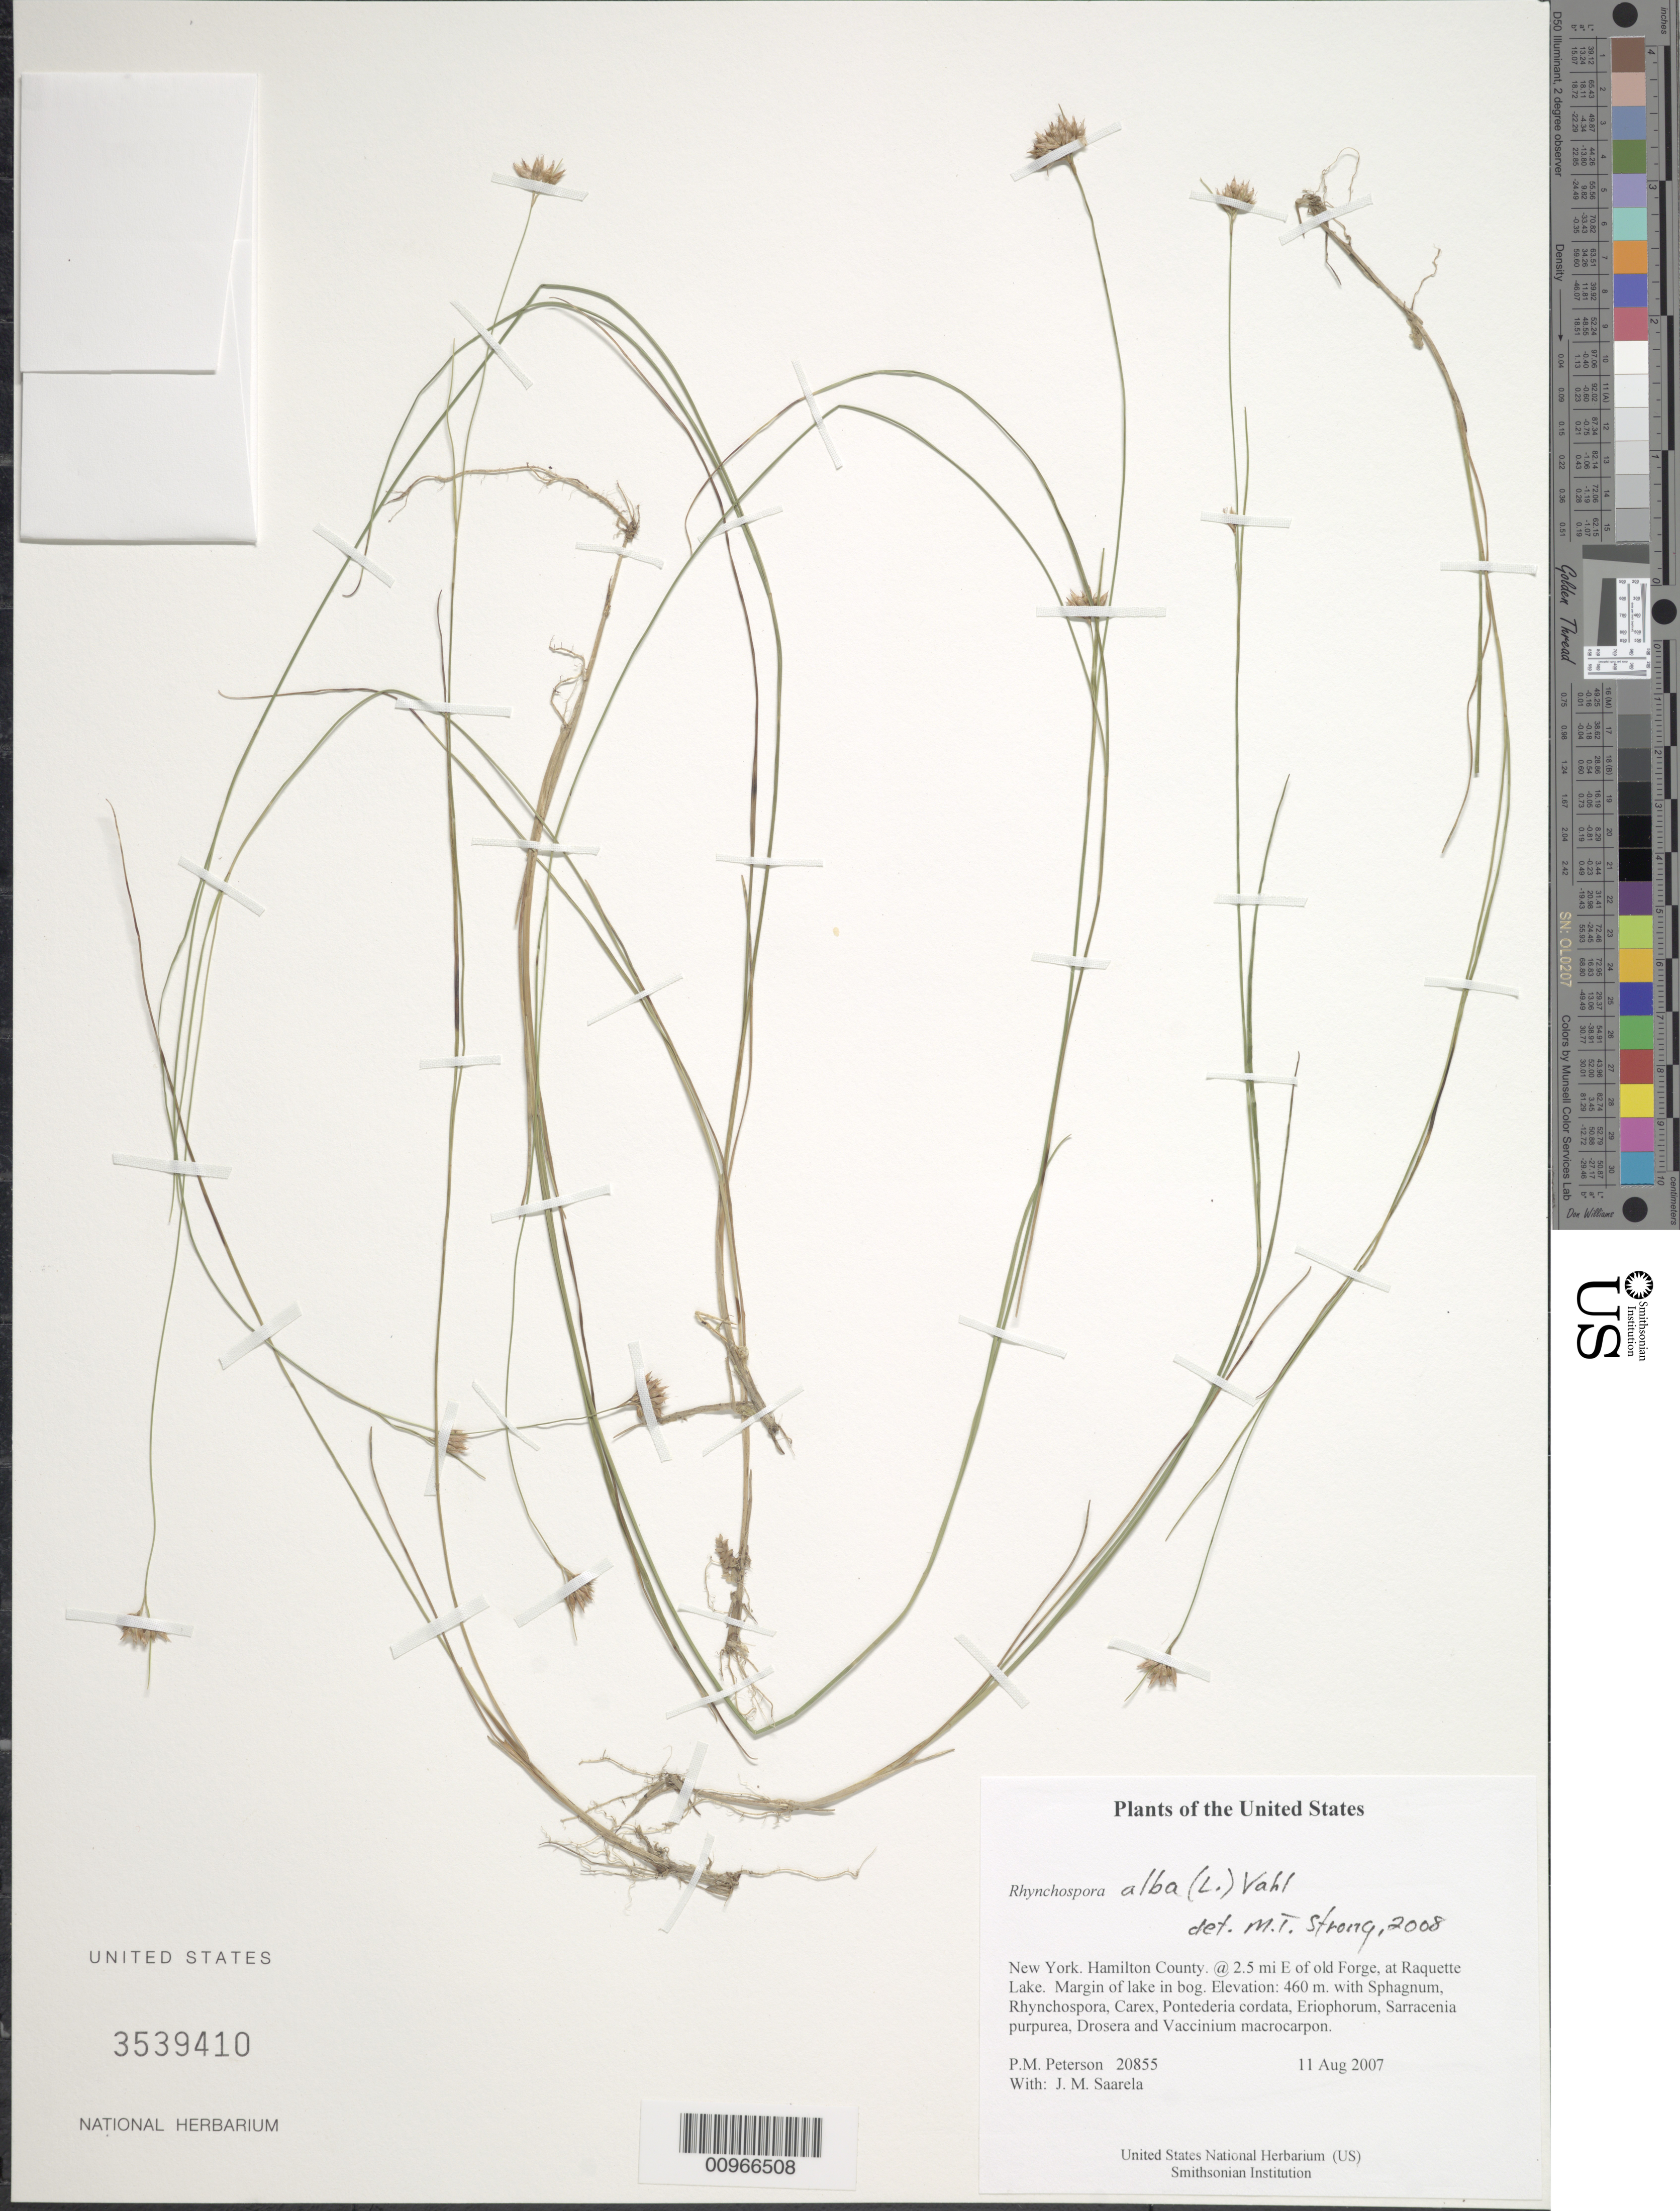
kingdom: Plantae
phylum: Tracheophyta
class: Liliopsida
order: Poales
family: Cyperaceae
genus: Rhynchospora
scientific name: Rhynchospora alba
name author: (L.) Vahl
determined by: Strong, M. T., (US), Smithsonian Institution - National Museum of Natural History (UNITED STATES)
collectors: P. M. Peterson & J. Saarela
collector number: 20855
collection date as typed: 11 Aug 2007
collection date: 2007-08-11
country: United States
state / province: New York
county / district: Hamilton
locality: @ 2.5 mi E of old Forge, at Raquette Lake. Margin of lake in bog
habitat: with Sphagnum, Rhynchospora, Carex, Pontederia cordata, Eriophorum, Sarracenia purpurea, Drosera and Vaccinium macrocarpon.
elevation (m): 460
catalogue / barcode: US 3539410